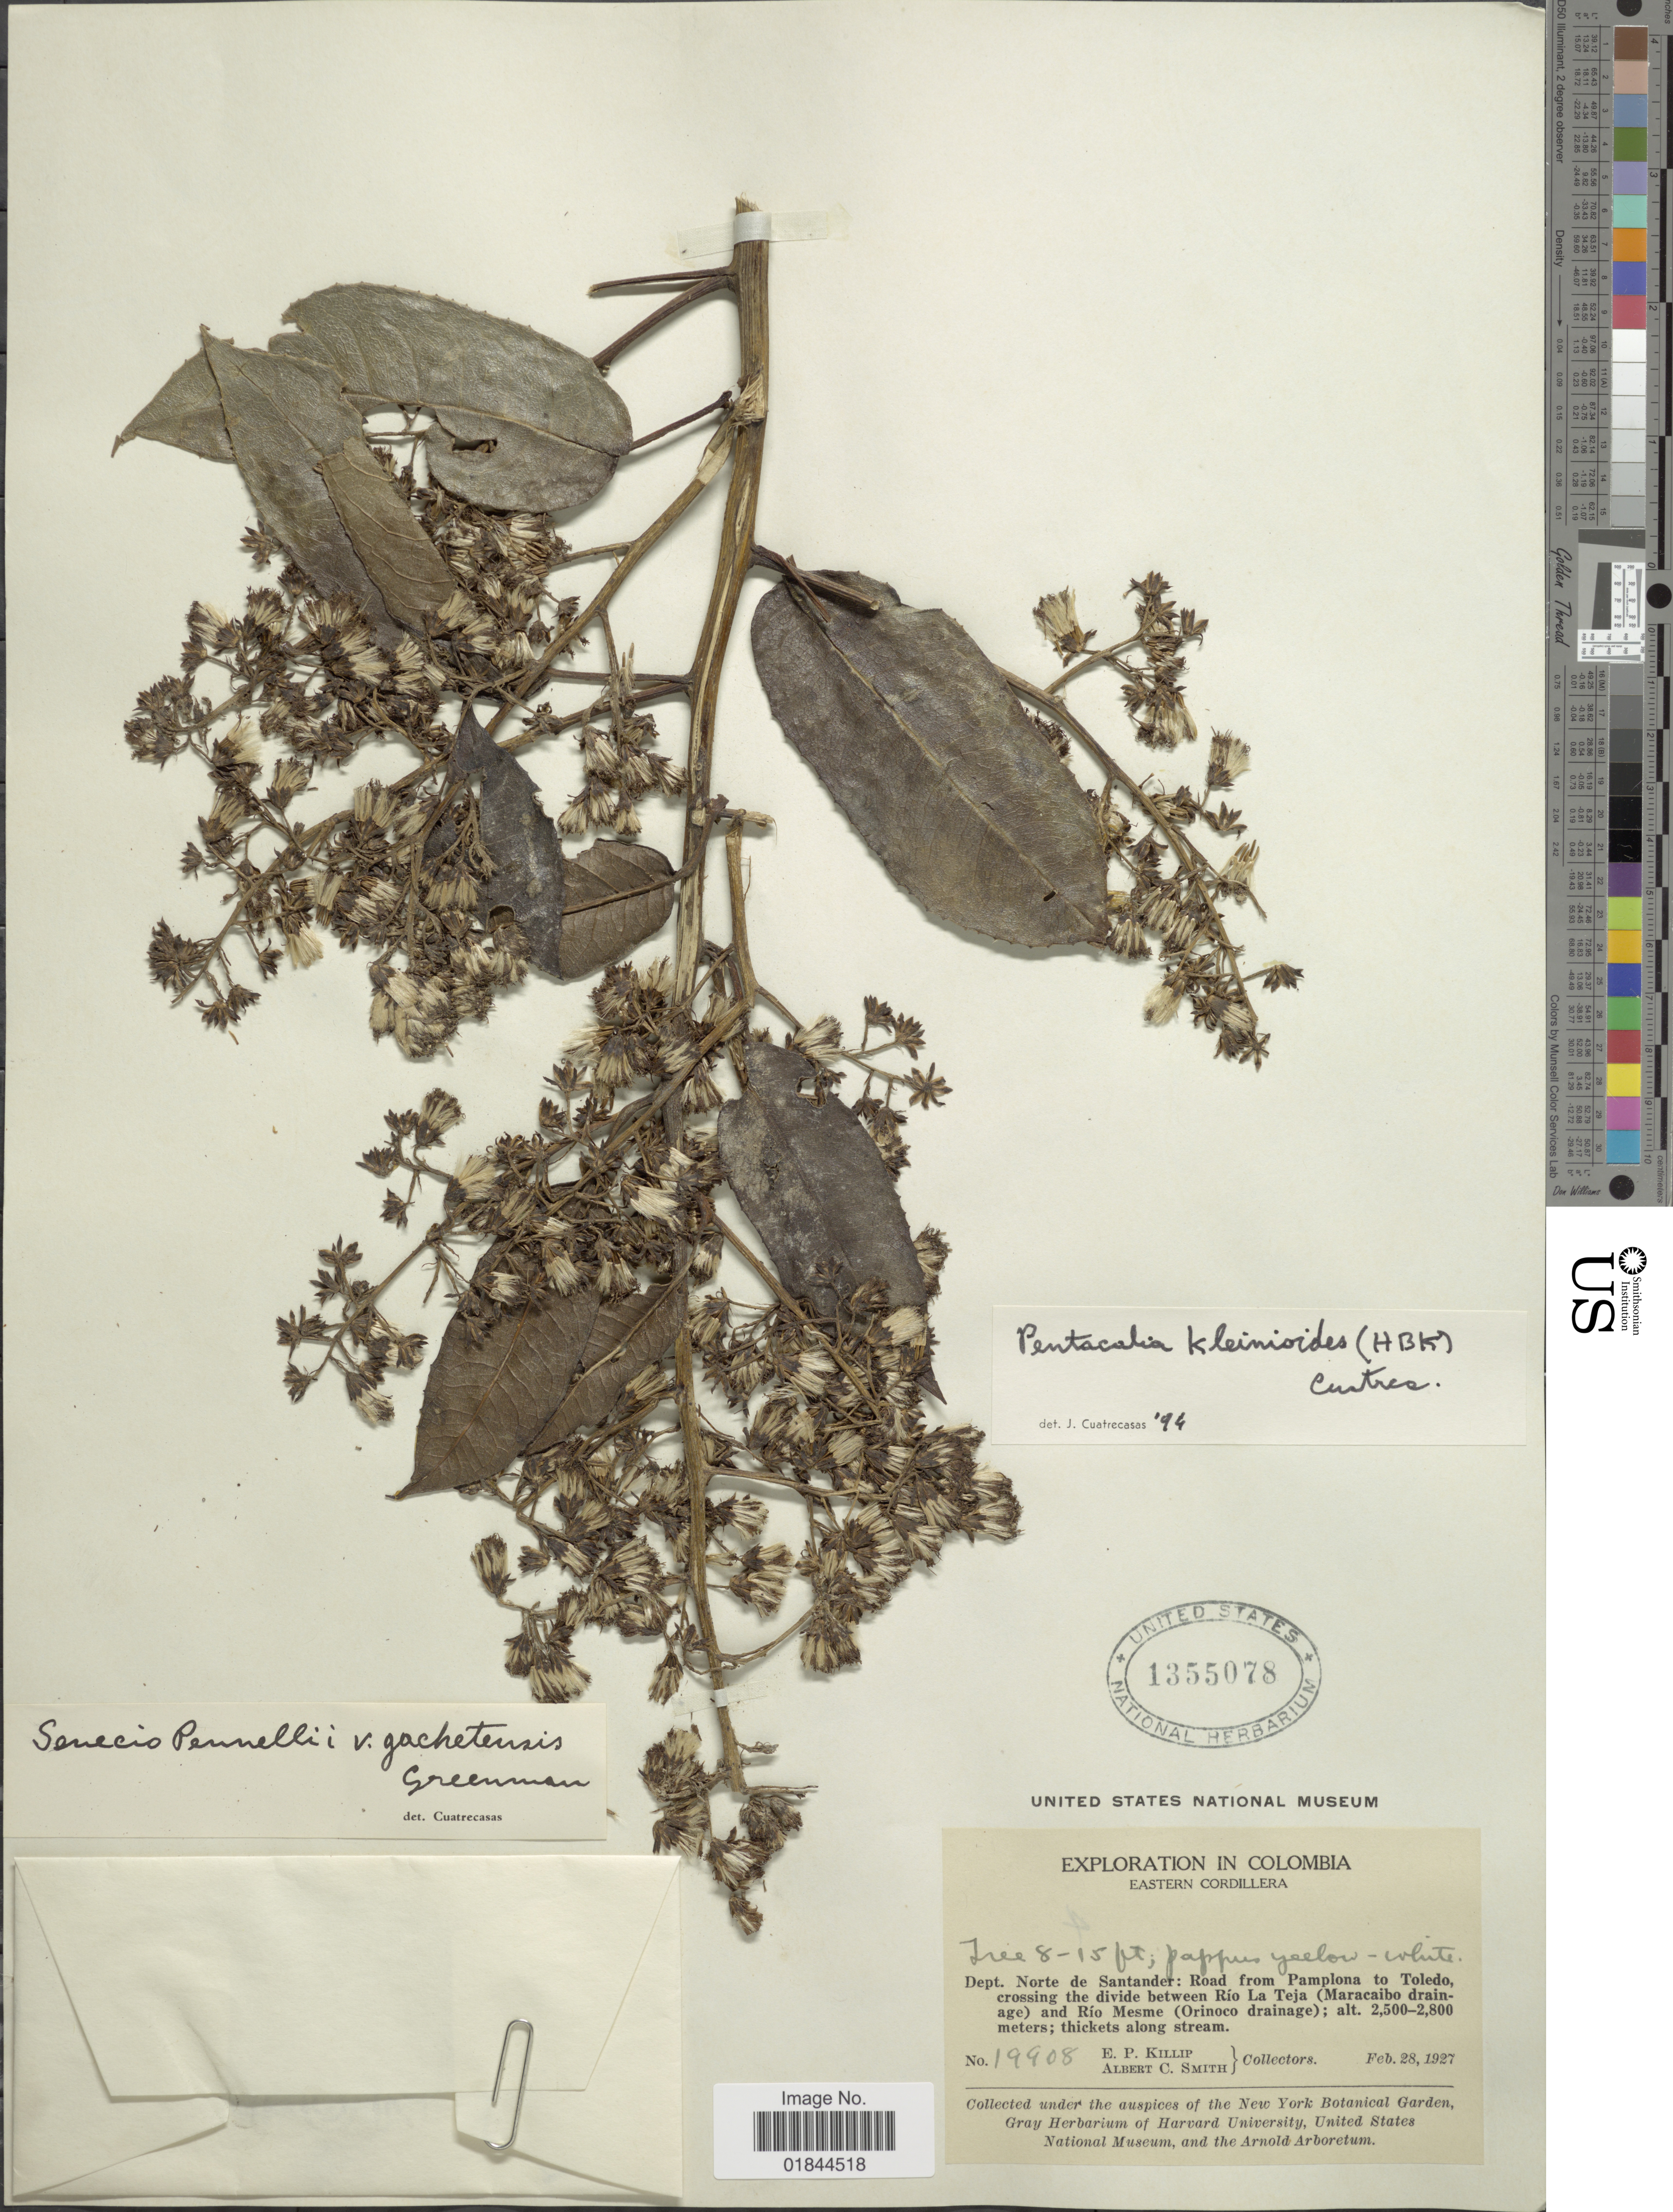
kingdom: Plantae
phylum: Tracheophyta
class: Magnoliopsida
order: Asterales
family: Asteraceae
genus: Pentacalia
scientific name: Pentacalia kleinioides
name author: (Kunth) Cuatrec.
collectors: E. P. Killip & A. C. Smith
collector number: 19908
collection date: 1927-02-28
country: Colombia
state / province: Norte de Santander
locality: Eastern Cordillera, Road from Pamplona to Toledo, crossing the divide between Rio La Teja (Maracaubo drainage) and Rio Mesme (Orinoco drainage)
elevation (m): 2500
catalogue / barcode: US 1355078